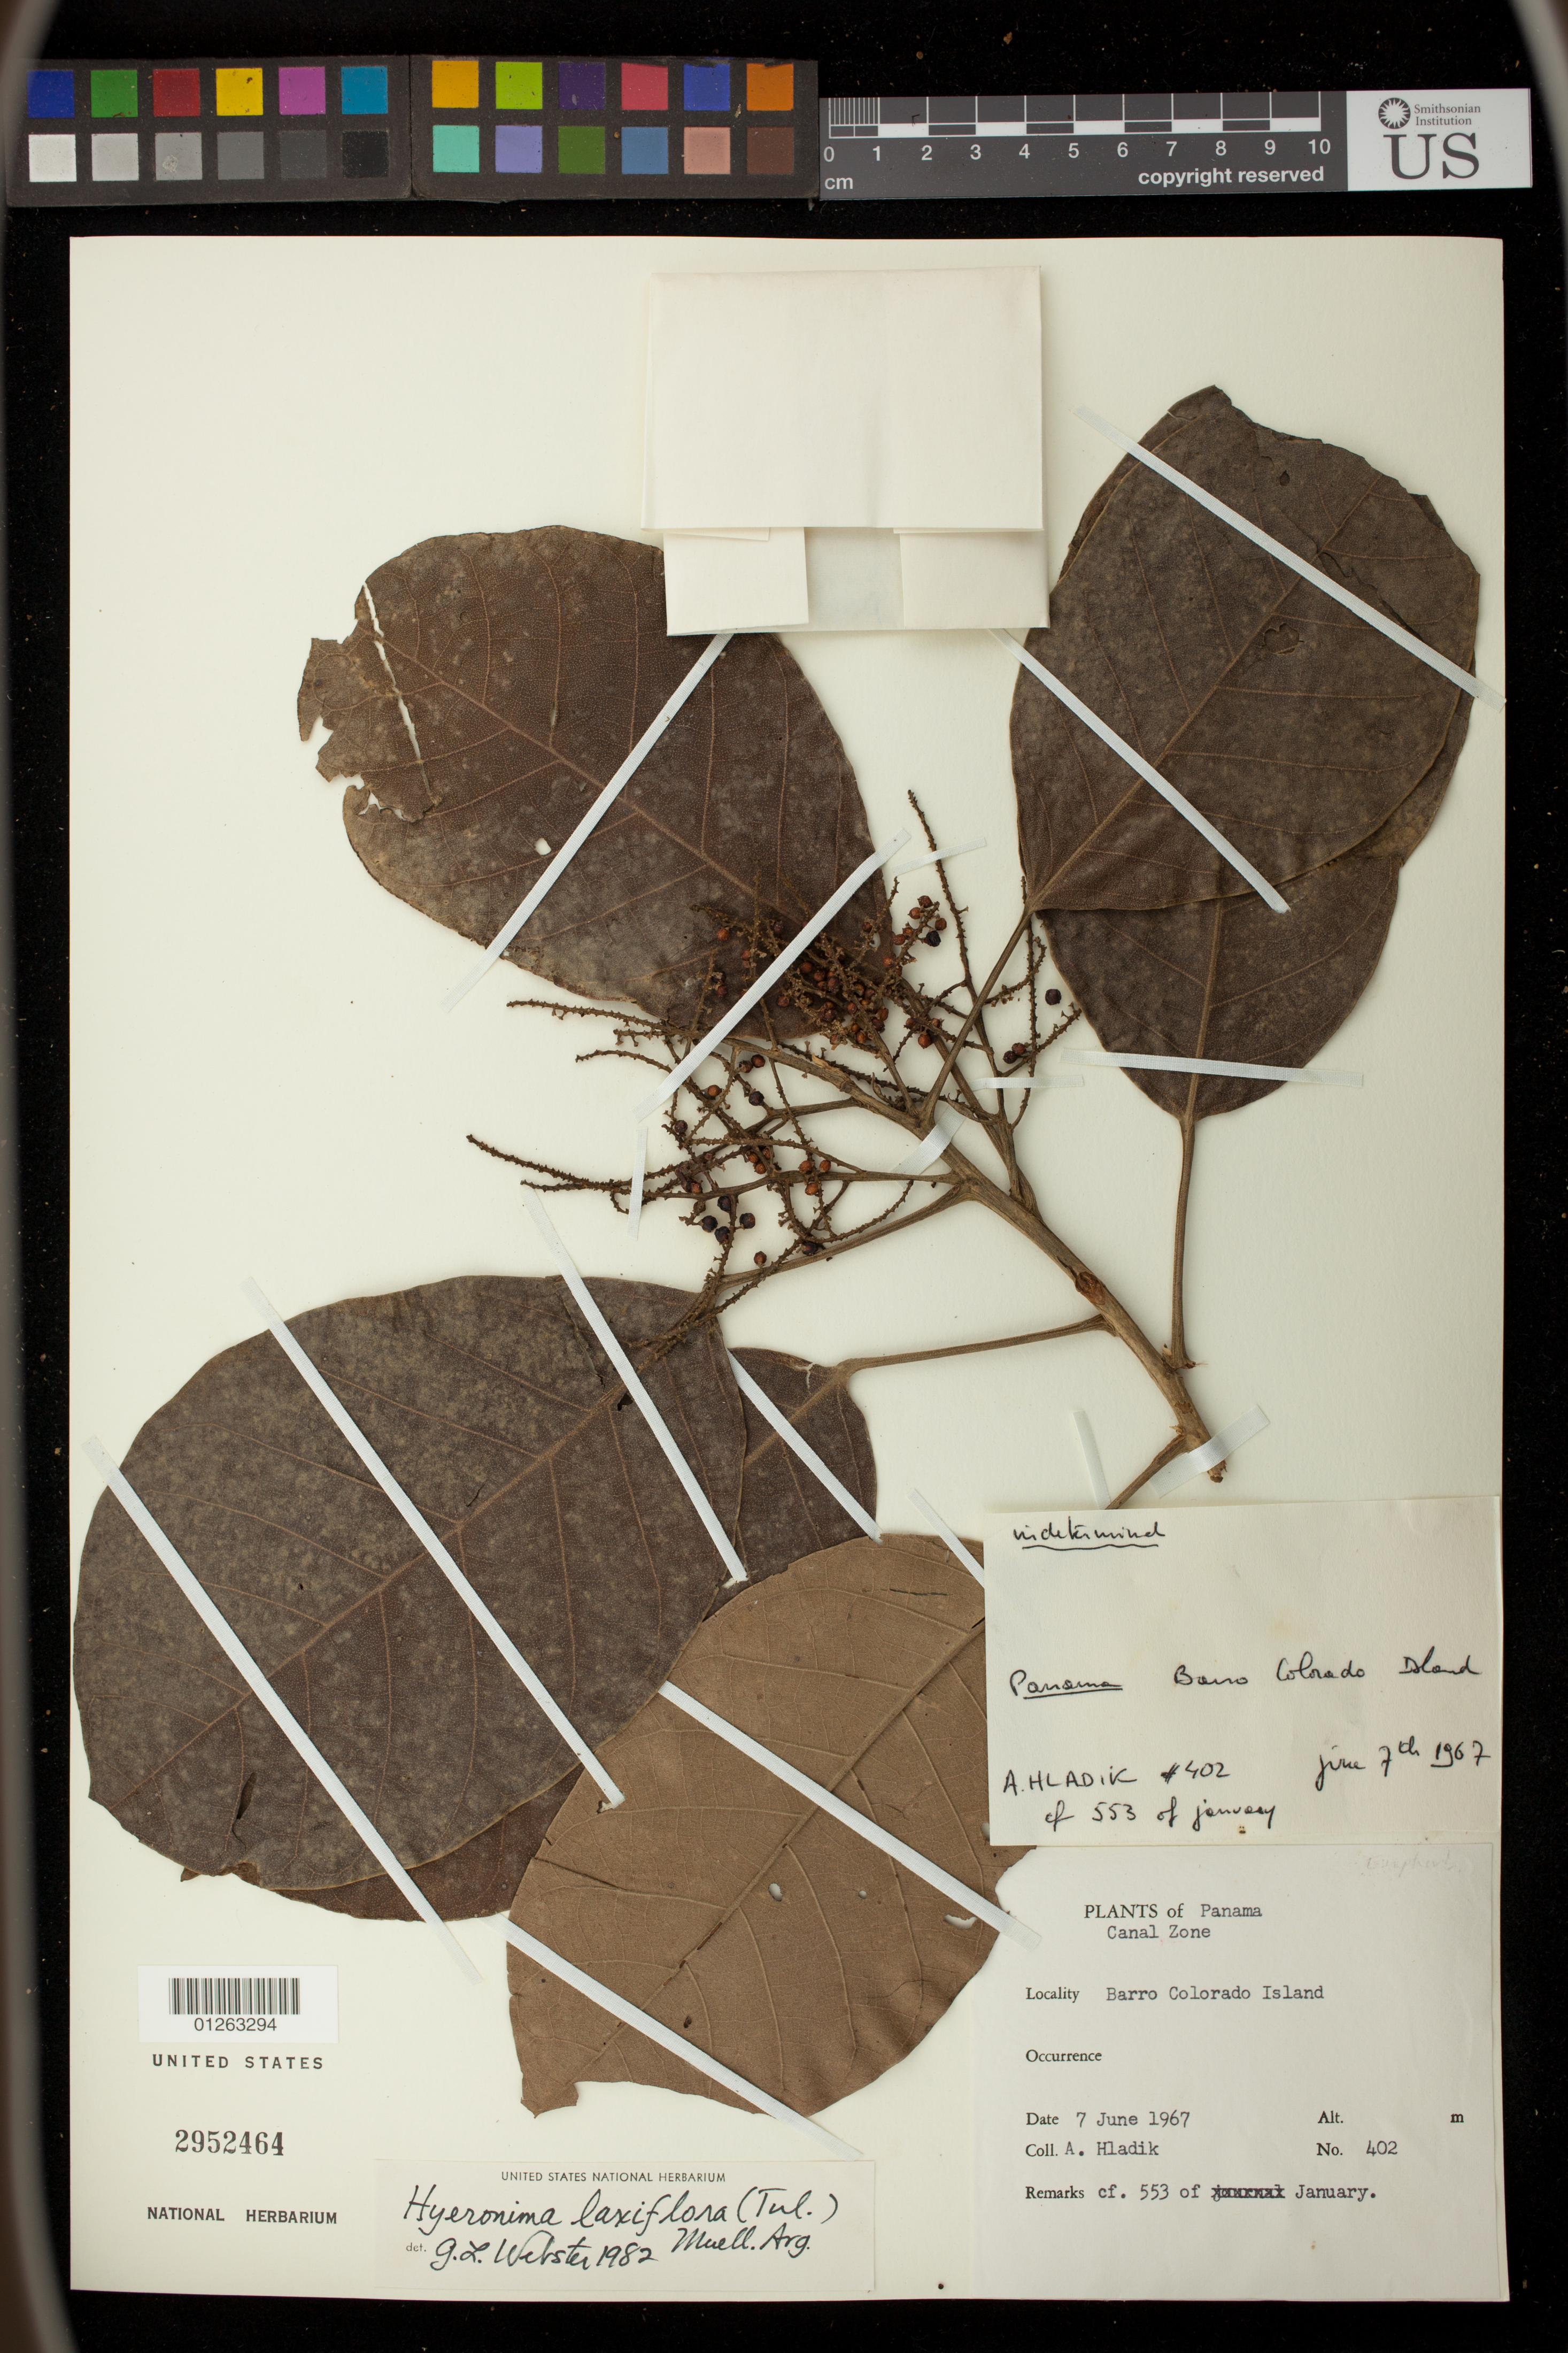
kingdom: Plantae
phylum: Tracheophyta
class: Magnoliopsida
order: Malpighiales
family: Phyllanthaceae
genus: Hieronyma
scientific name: Hieronyma laxiflora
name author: (Tul.) Müll. Arg.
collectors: A. Hladik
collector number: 402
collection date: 1967-06-07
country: Panama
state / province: Panamá Oeste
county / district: Canal Zone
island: Barro Colorado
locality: Canal Zone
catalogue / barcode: US 2952464